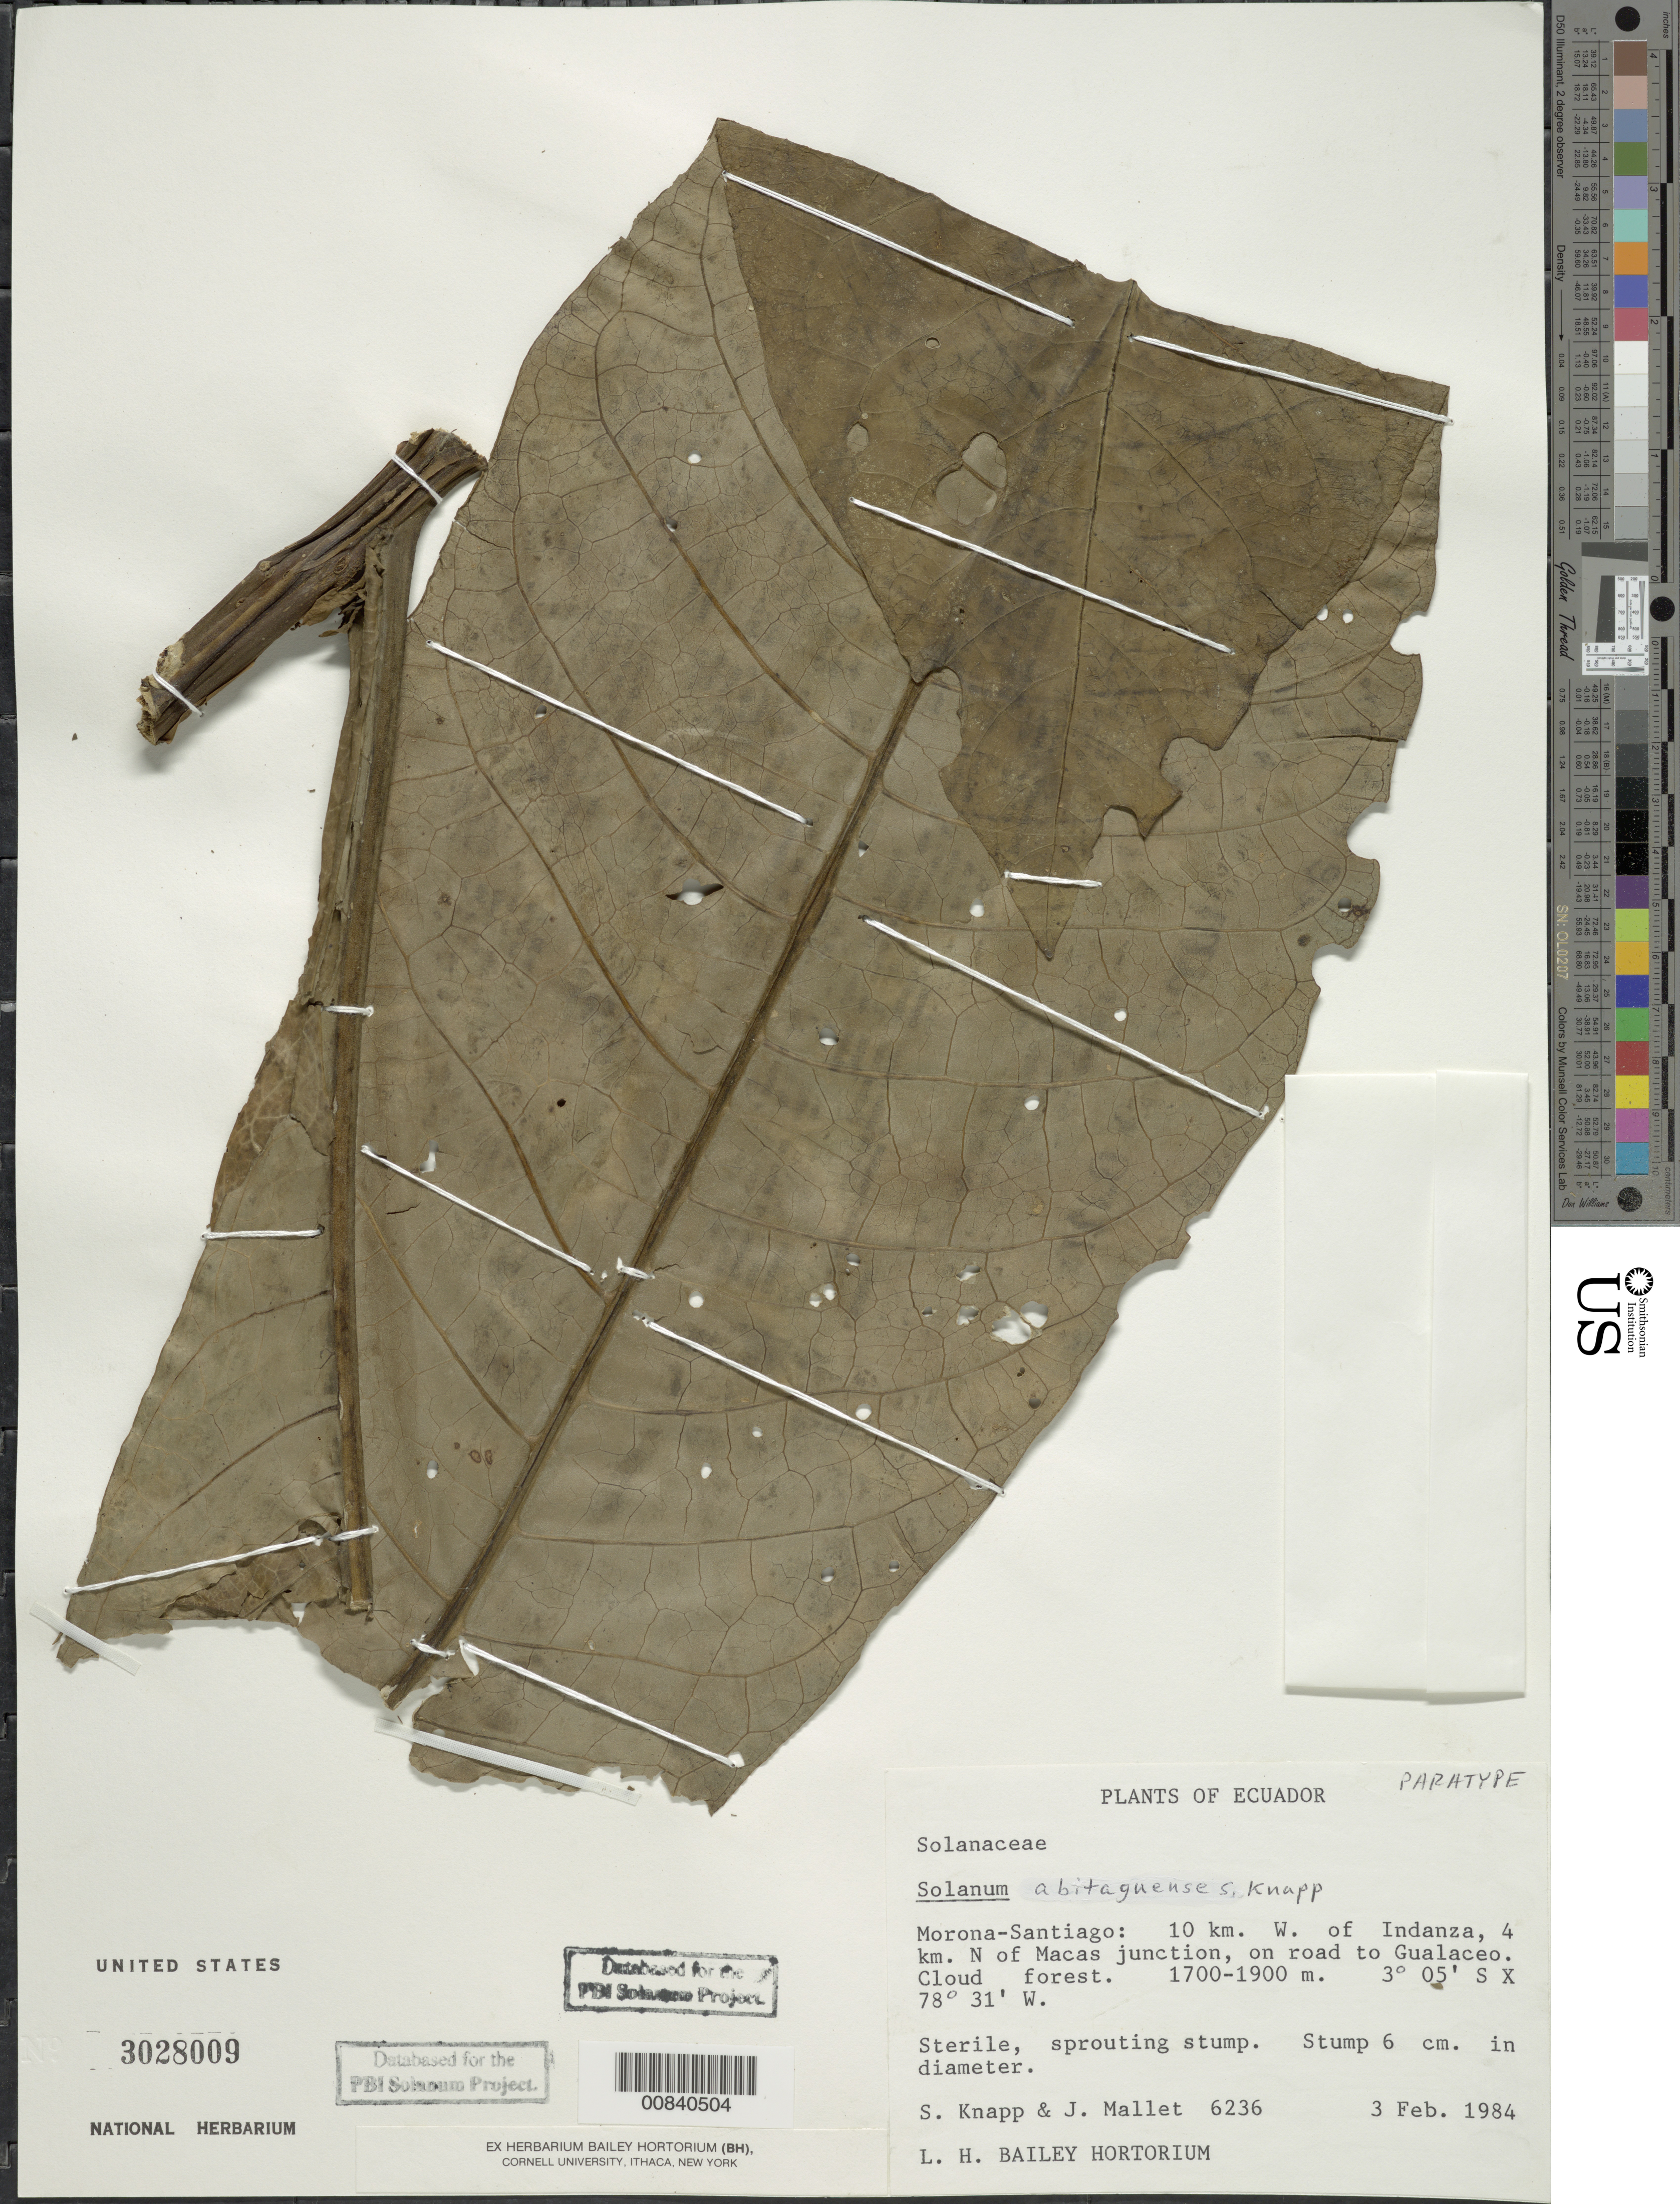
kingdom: Plantae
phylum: Tracheophyta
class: Magnoliopsida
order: Solanales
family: Solanaceae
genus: Solanum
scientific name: Solanum abitaguense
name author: S. Knapp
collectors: S. Knapp & J. Mallet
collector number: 6236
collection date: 1984-02-03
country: Ecuador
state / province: Morona-Santiago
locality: Morona-Santiago: 10 km. W. of Indanza, 4 km. N of Macas junction, on road to Gualaceo.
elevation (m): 1700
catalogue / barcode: US 3028009